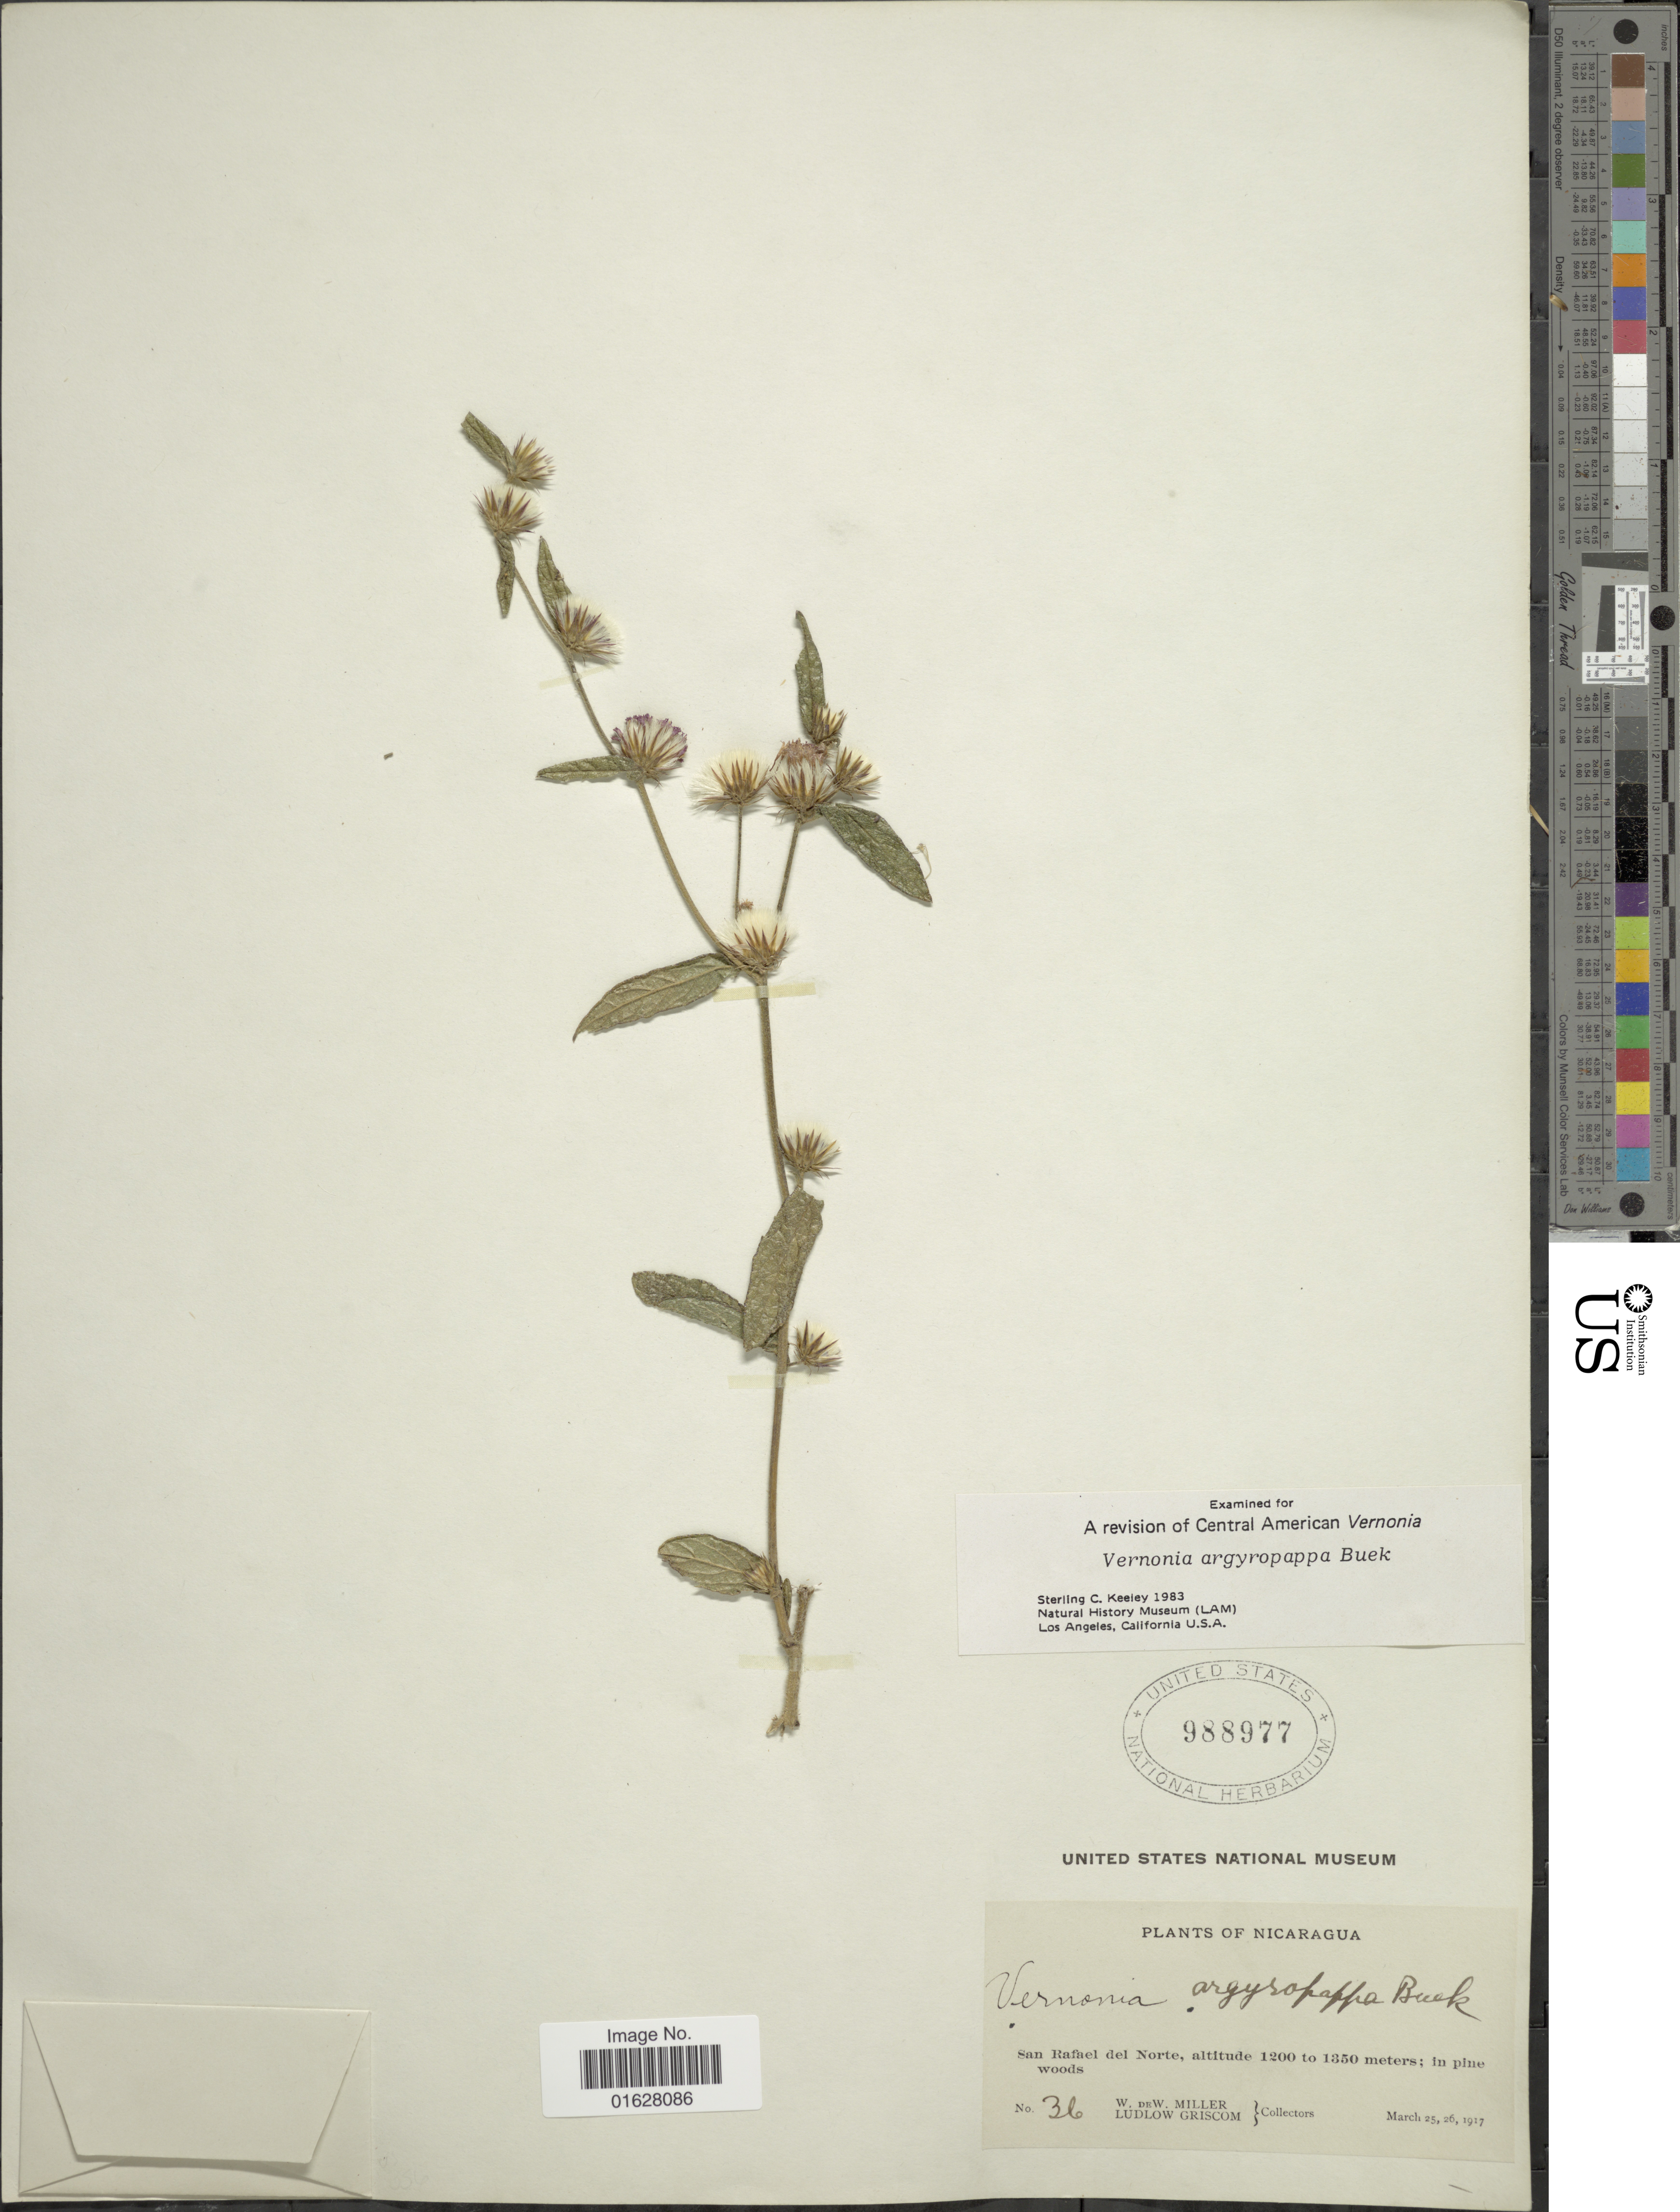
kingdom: Plantae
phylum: Tracheophyta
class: Magnoliopsida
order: Asterales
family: Asteraceae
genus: Lepidaploa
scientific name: Lepidaploa salzmannii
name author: (DC.) H. Rob.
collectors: W. D. Miller & L. Griscom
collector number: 36*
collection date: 1917-03-25/1917-03-26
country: Nicaragua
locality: Nicaragua. San Rafael del Norte, in pine woods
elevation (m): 1200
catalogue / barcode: US 988977